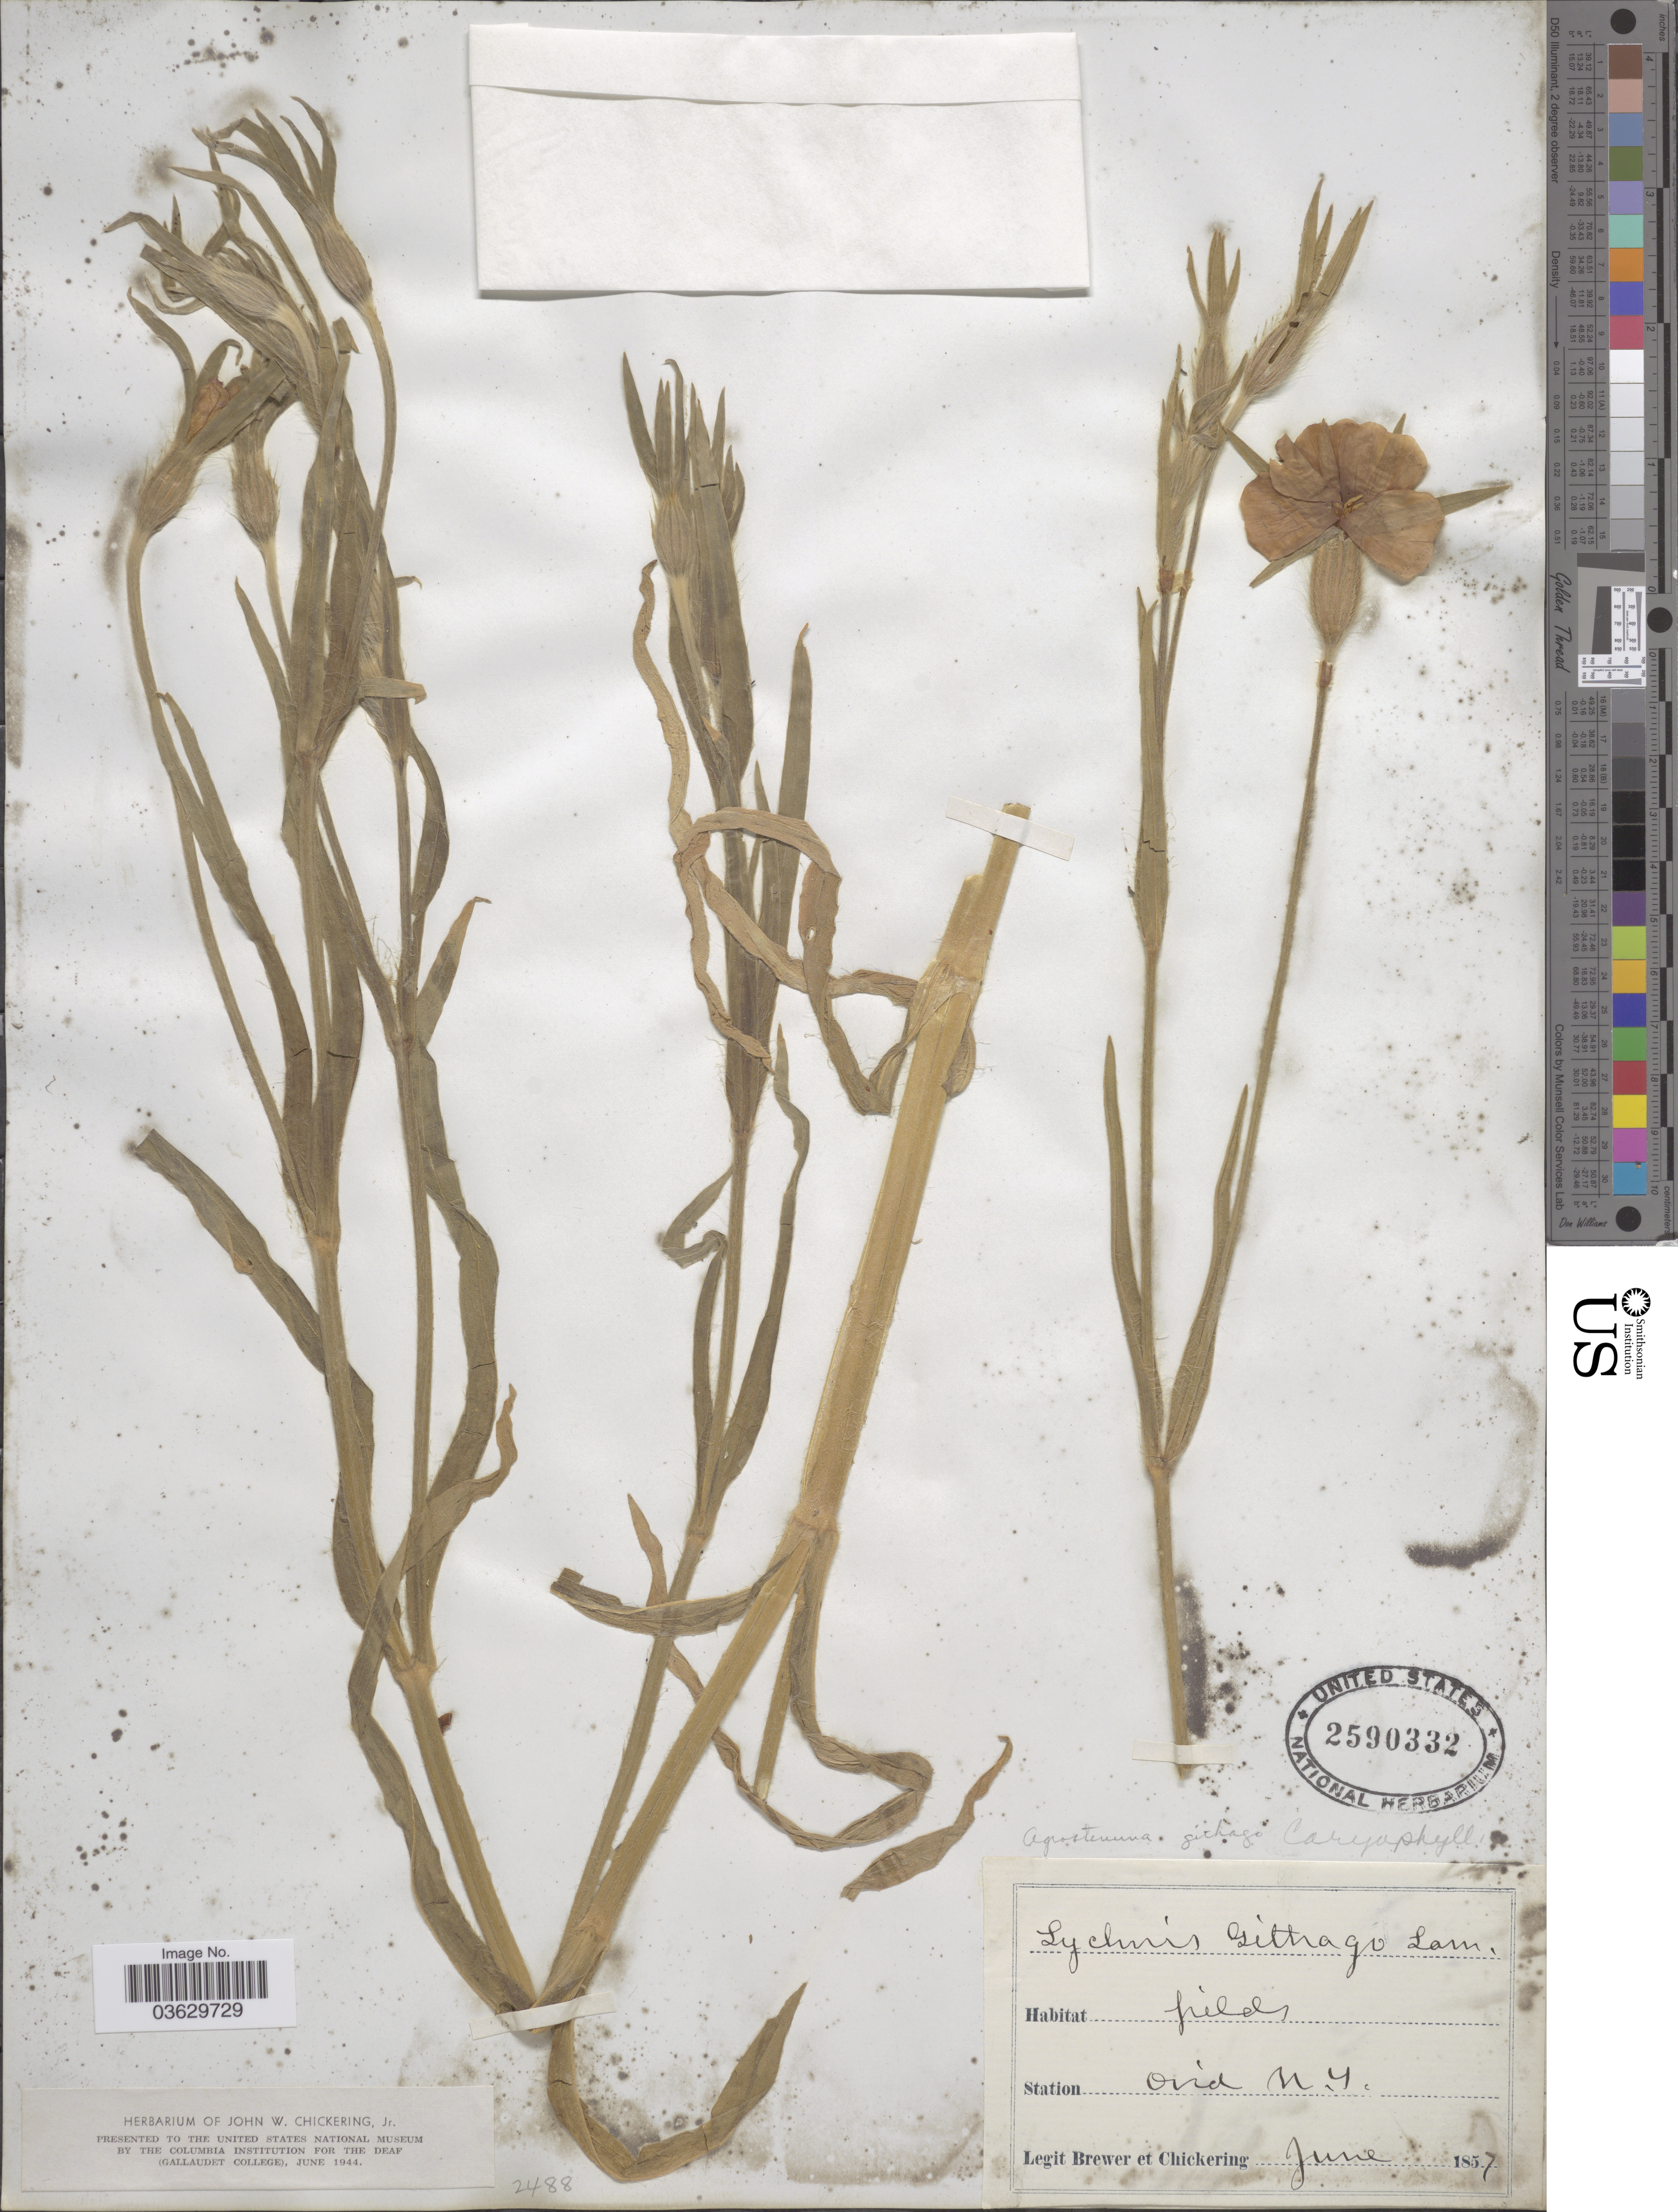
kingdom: Plantae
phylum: Tracheophyta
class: Magnoliopsida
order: Caryophyllales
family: Caryophyllaceae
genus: Agrostemma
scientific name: Agrostemma githago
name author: L.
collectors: -. Brewer & J. Chickering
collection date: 1857-06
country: United States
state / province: New York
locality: Station Ovid.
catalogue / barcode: US 2590332